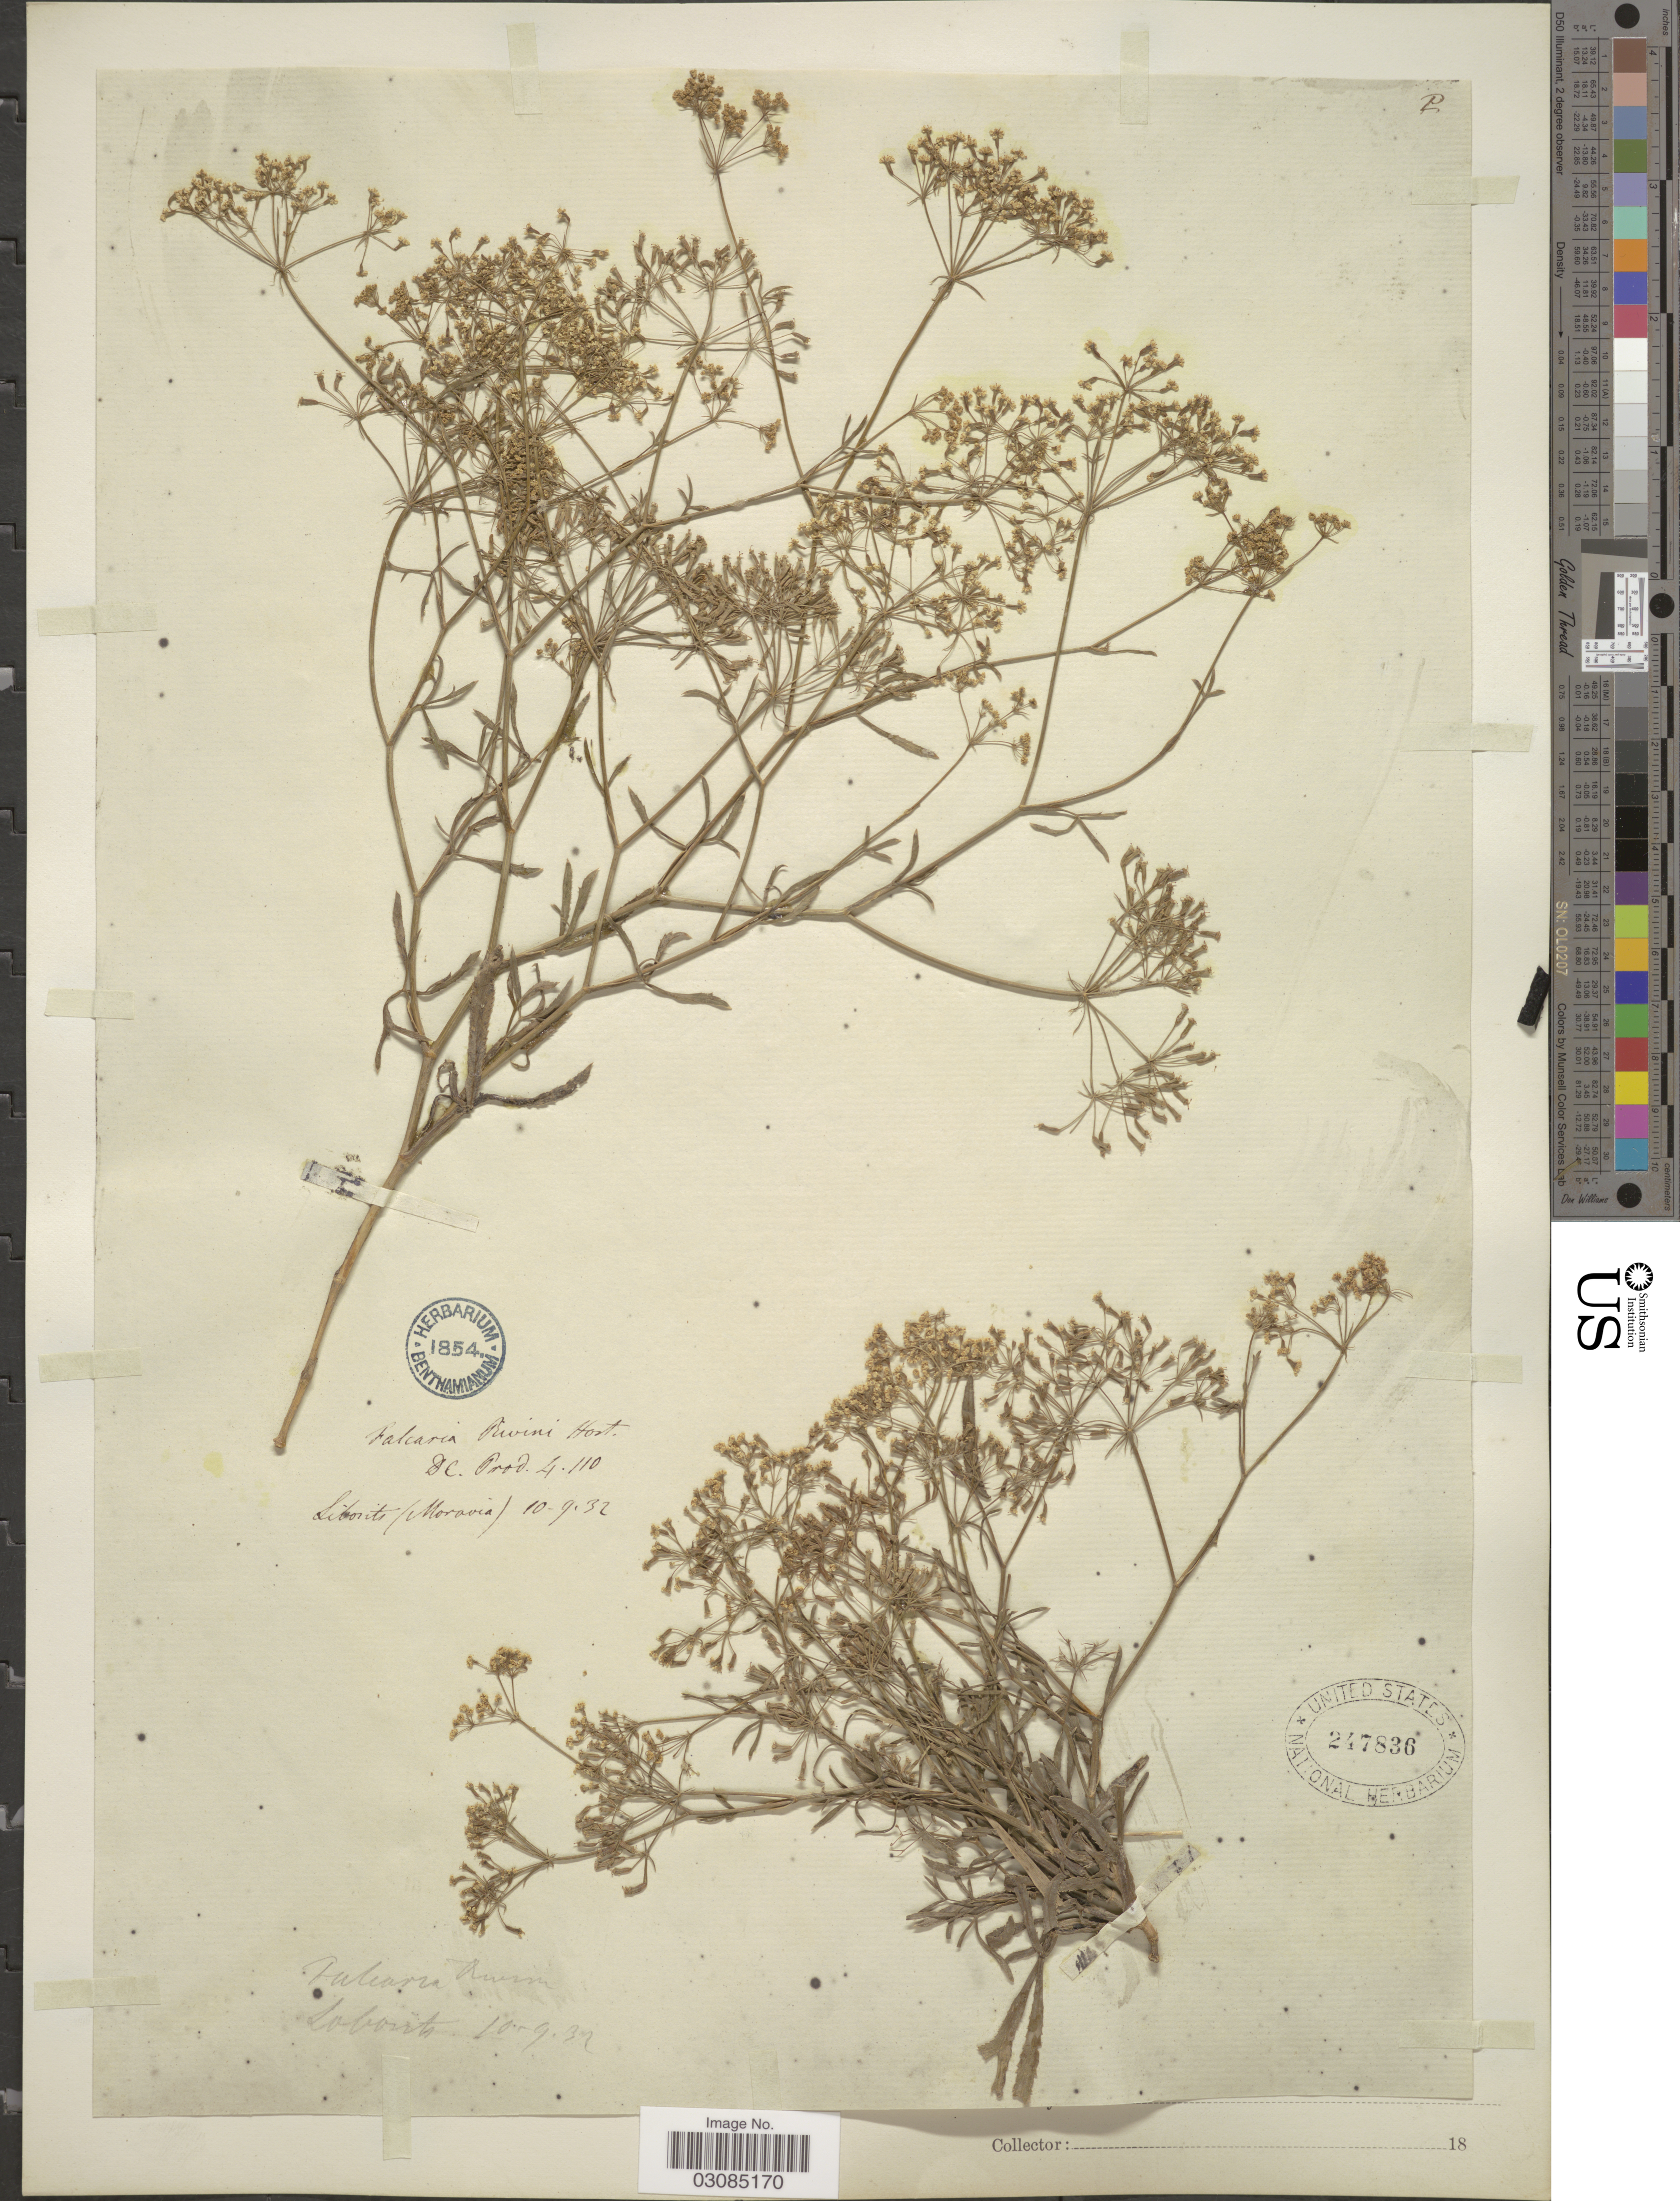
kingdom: Plantae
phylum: Tracheophyta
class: Magnoliopsida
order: Apiales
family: Apiaceae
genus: Falcaria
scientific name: Falcaria rivini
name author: Host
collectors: ex herb. Hookerianum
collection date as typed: Transcribed d/m/y: 10/9/32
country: Czechia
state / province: Moravian-Silesian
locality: Liborits [interpreted] (Moravia).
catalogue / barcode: US 247836